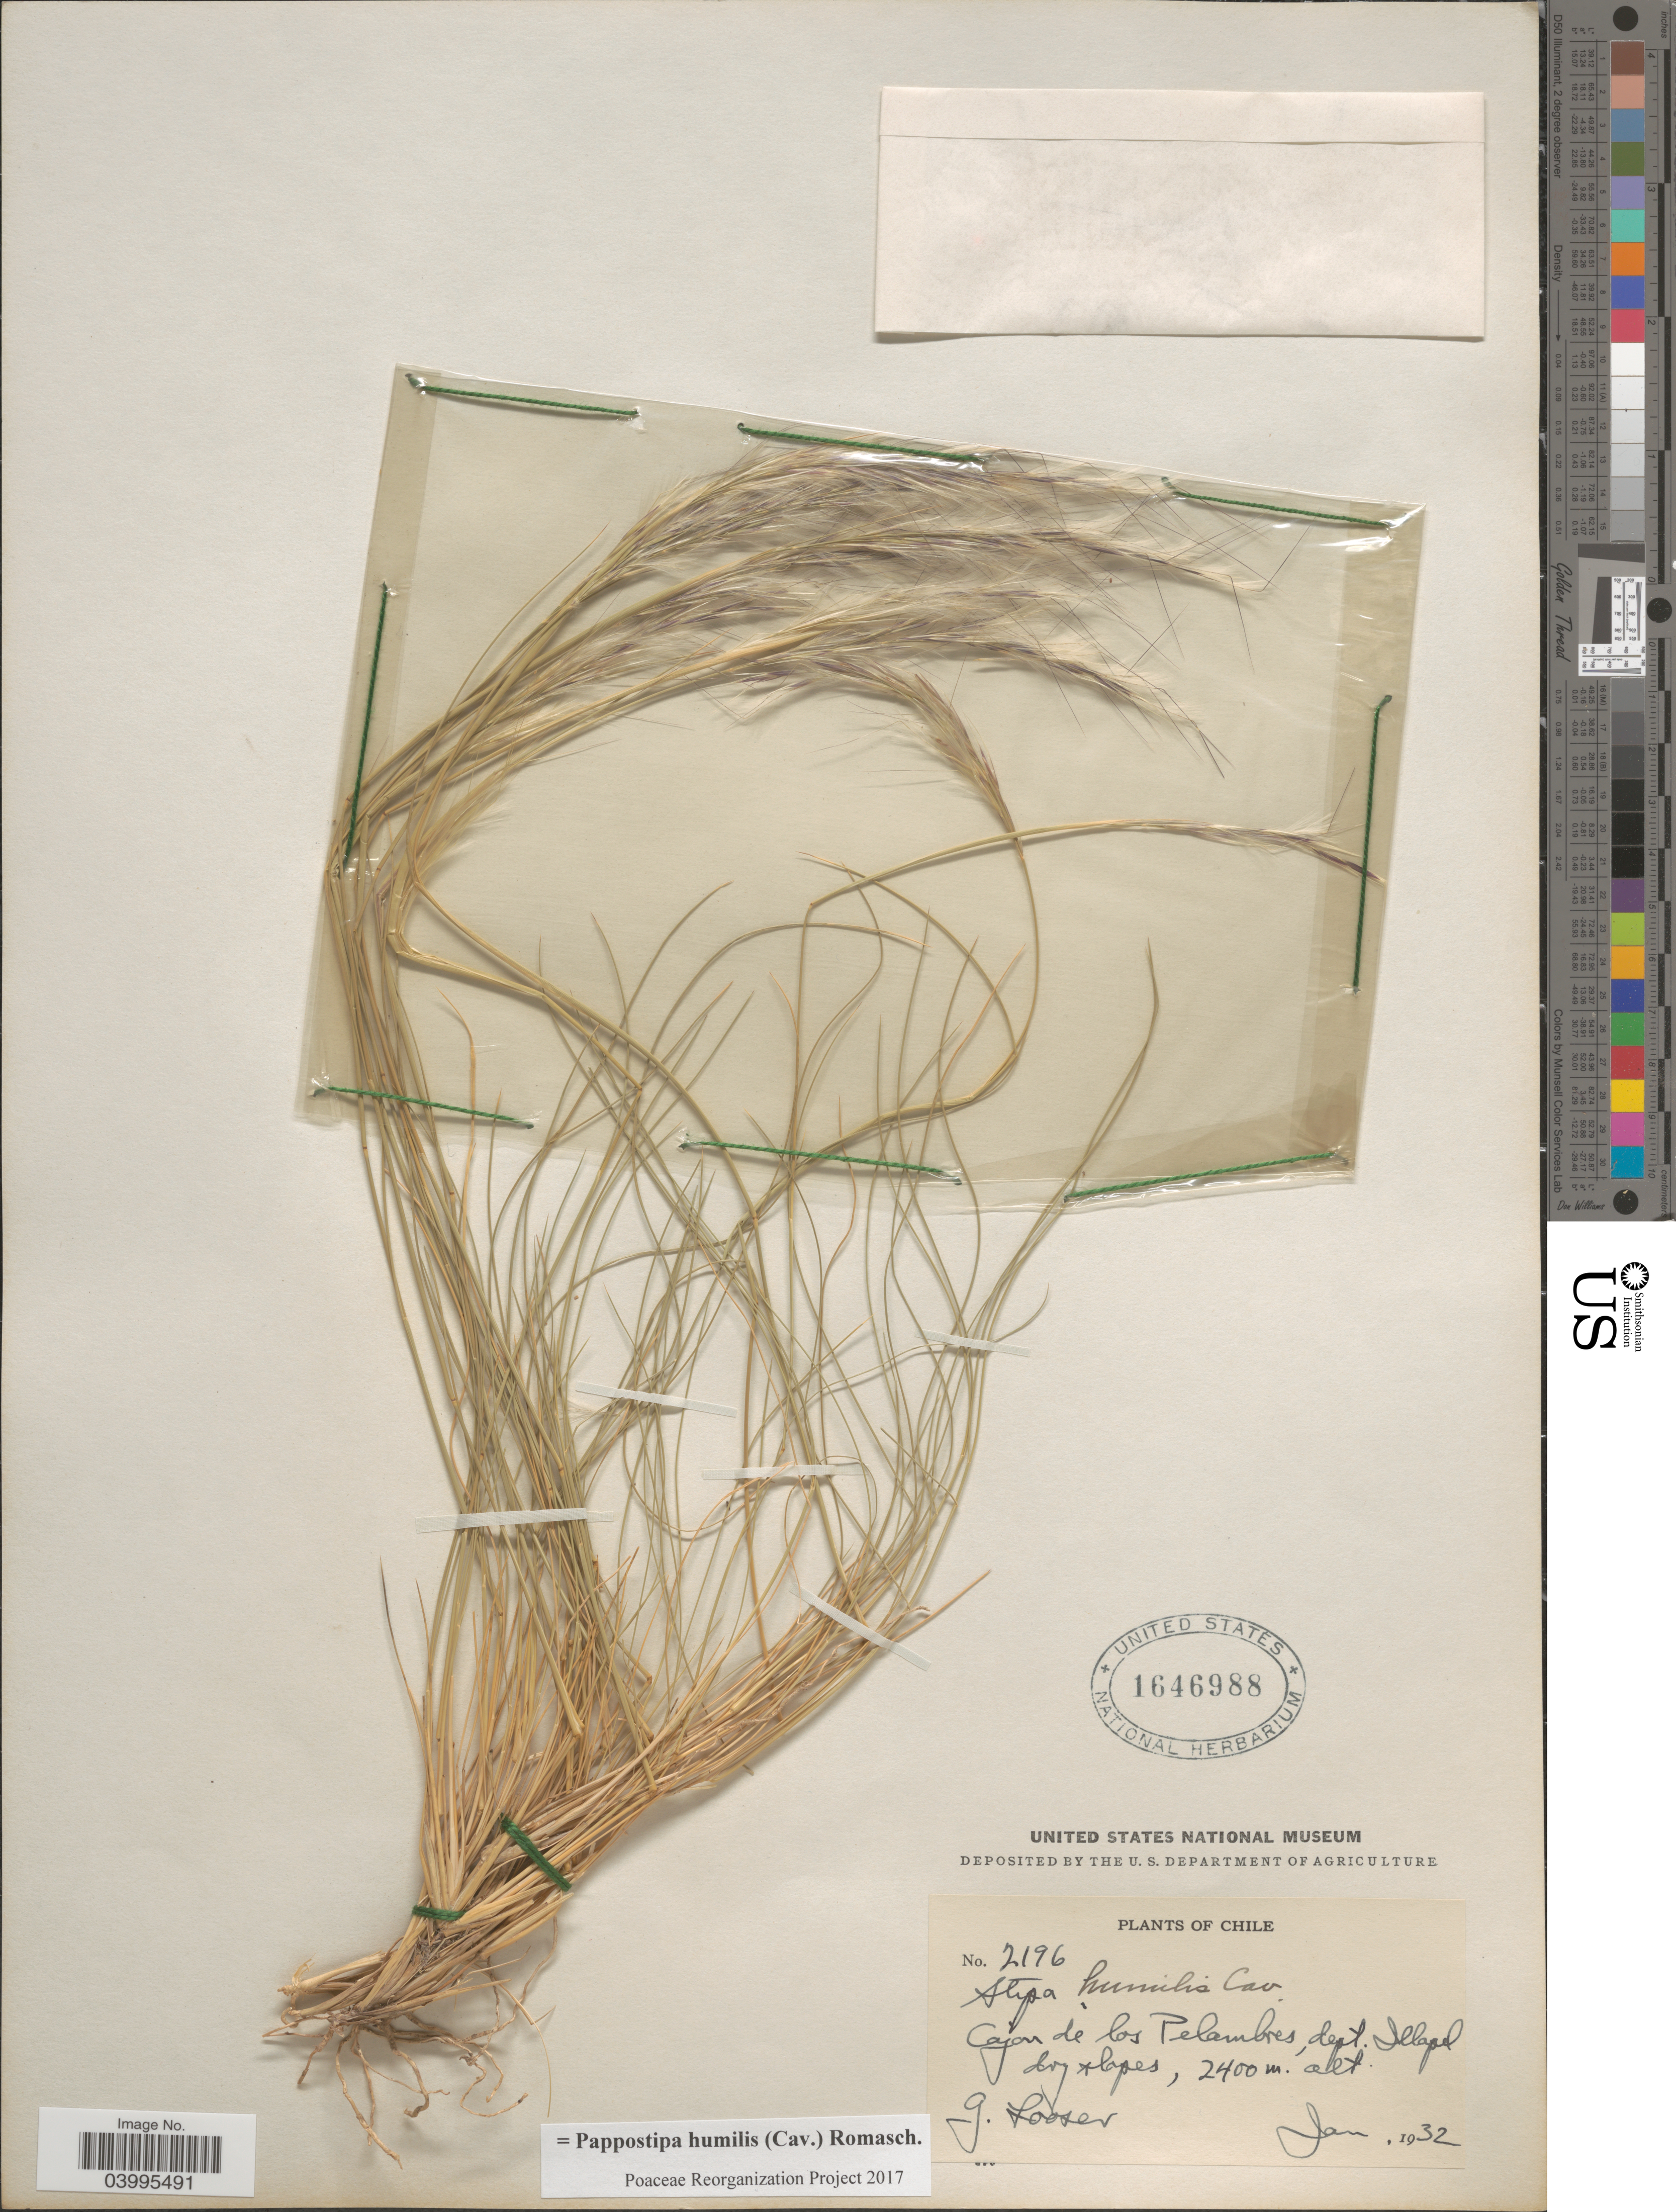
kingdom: Plantae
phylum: Tracheophyta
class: Liliopsida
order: Poales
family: Poaceae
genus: Pappostipa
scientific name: Pappostipa humilis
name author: (Cav.) Romasch.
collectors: G. Looser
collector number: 2196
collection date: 1932-01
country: Chile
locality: Cajon de los Pelambres, dept. Illapel dry slopes.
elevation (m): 2400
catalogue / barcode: US 1646988